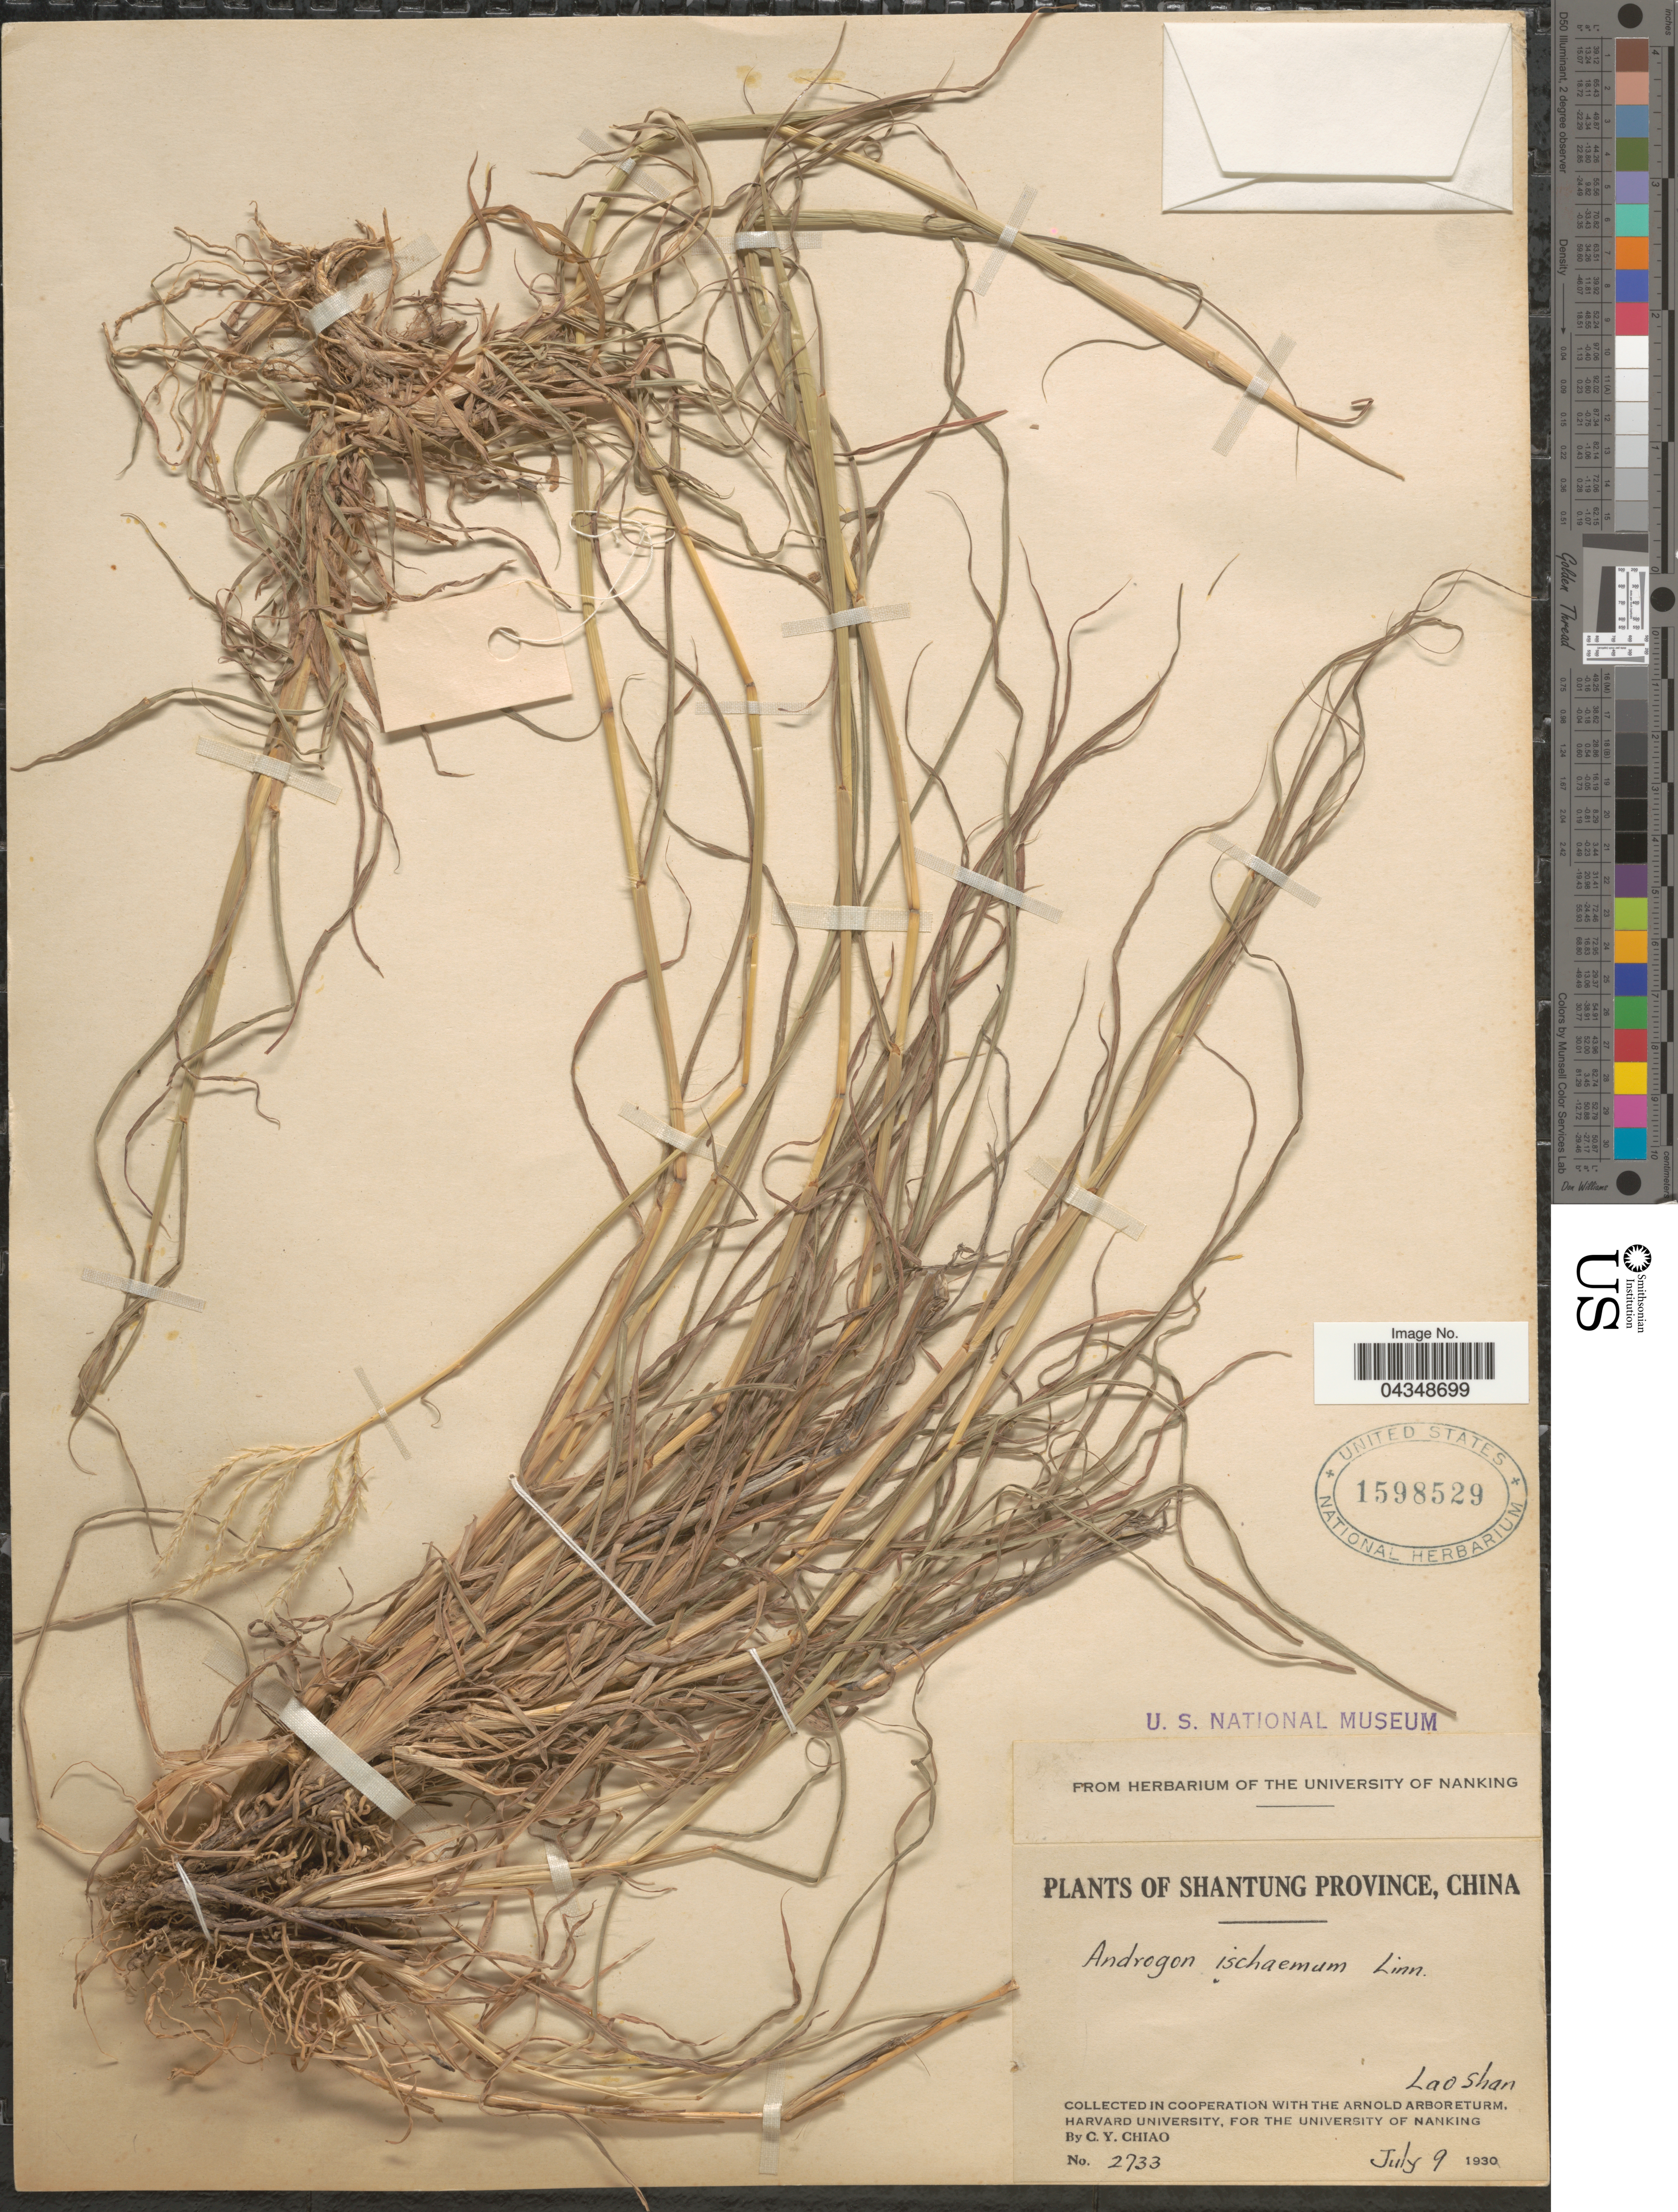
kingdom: Plantae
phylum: Tracheophyta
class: Liliopsida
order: Poales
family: Poaceae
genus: Bothriochloa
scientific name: Bothriochloa ischaemum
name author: (L.) Keng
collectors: C. Y. Chiao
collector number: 2733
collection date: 1930-07-09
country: China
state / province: Shandong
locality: Shantung Province. Lao Shan.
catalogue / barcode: US 1598529